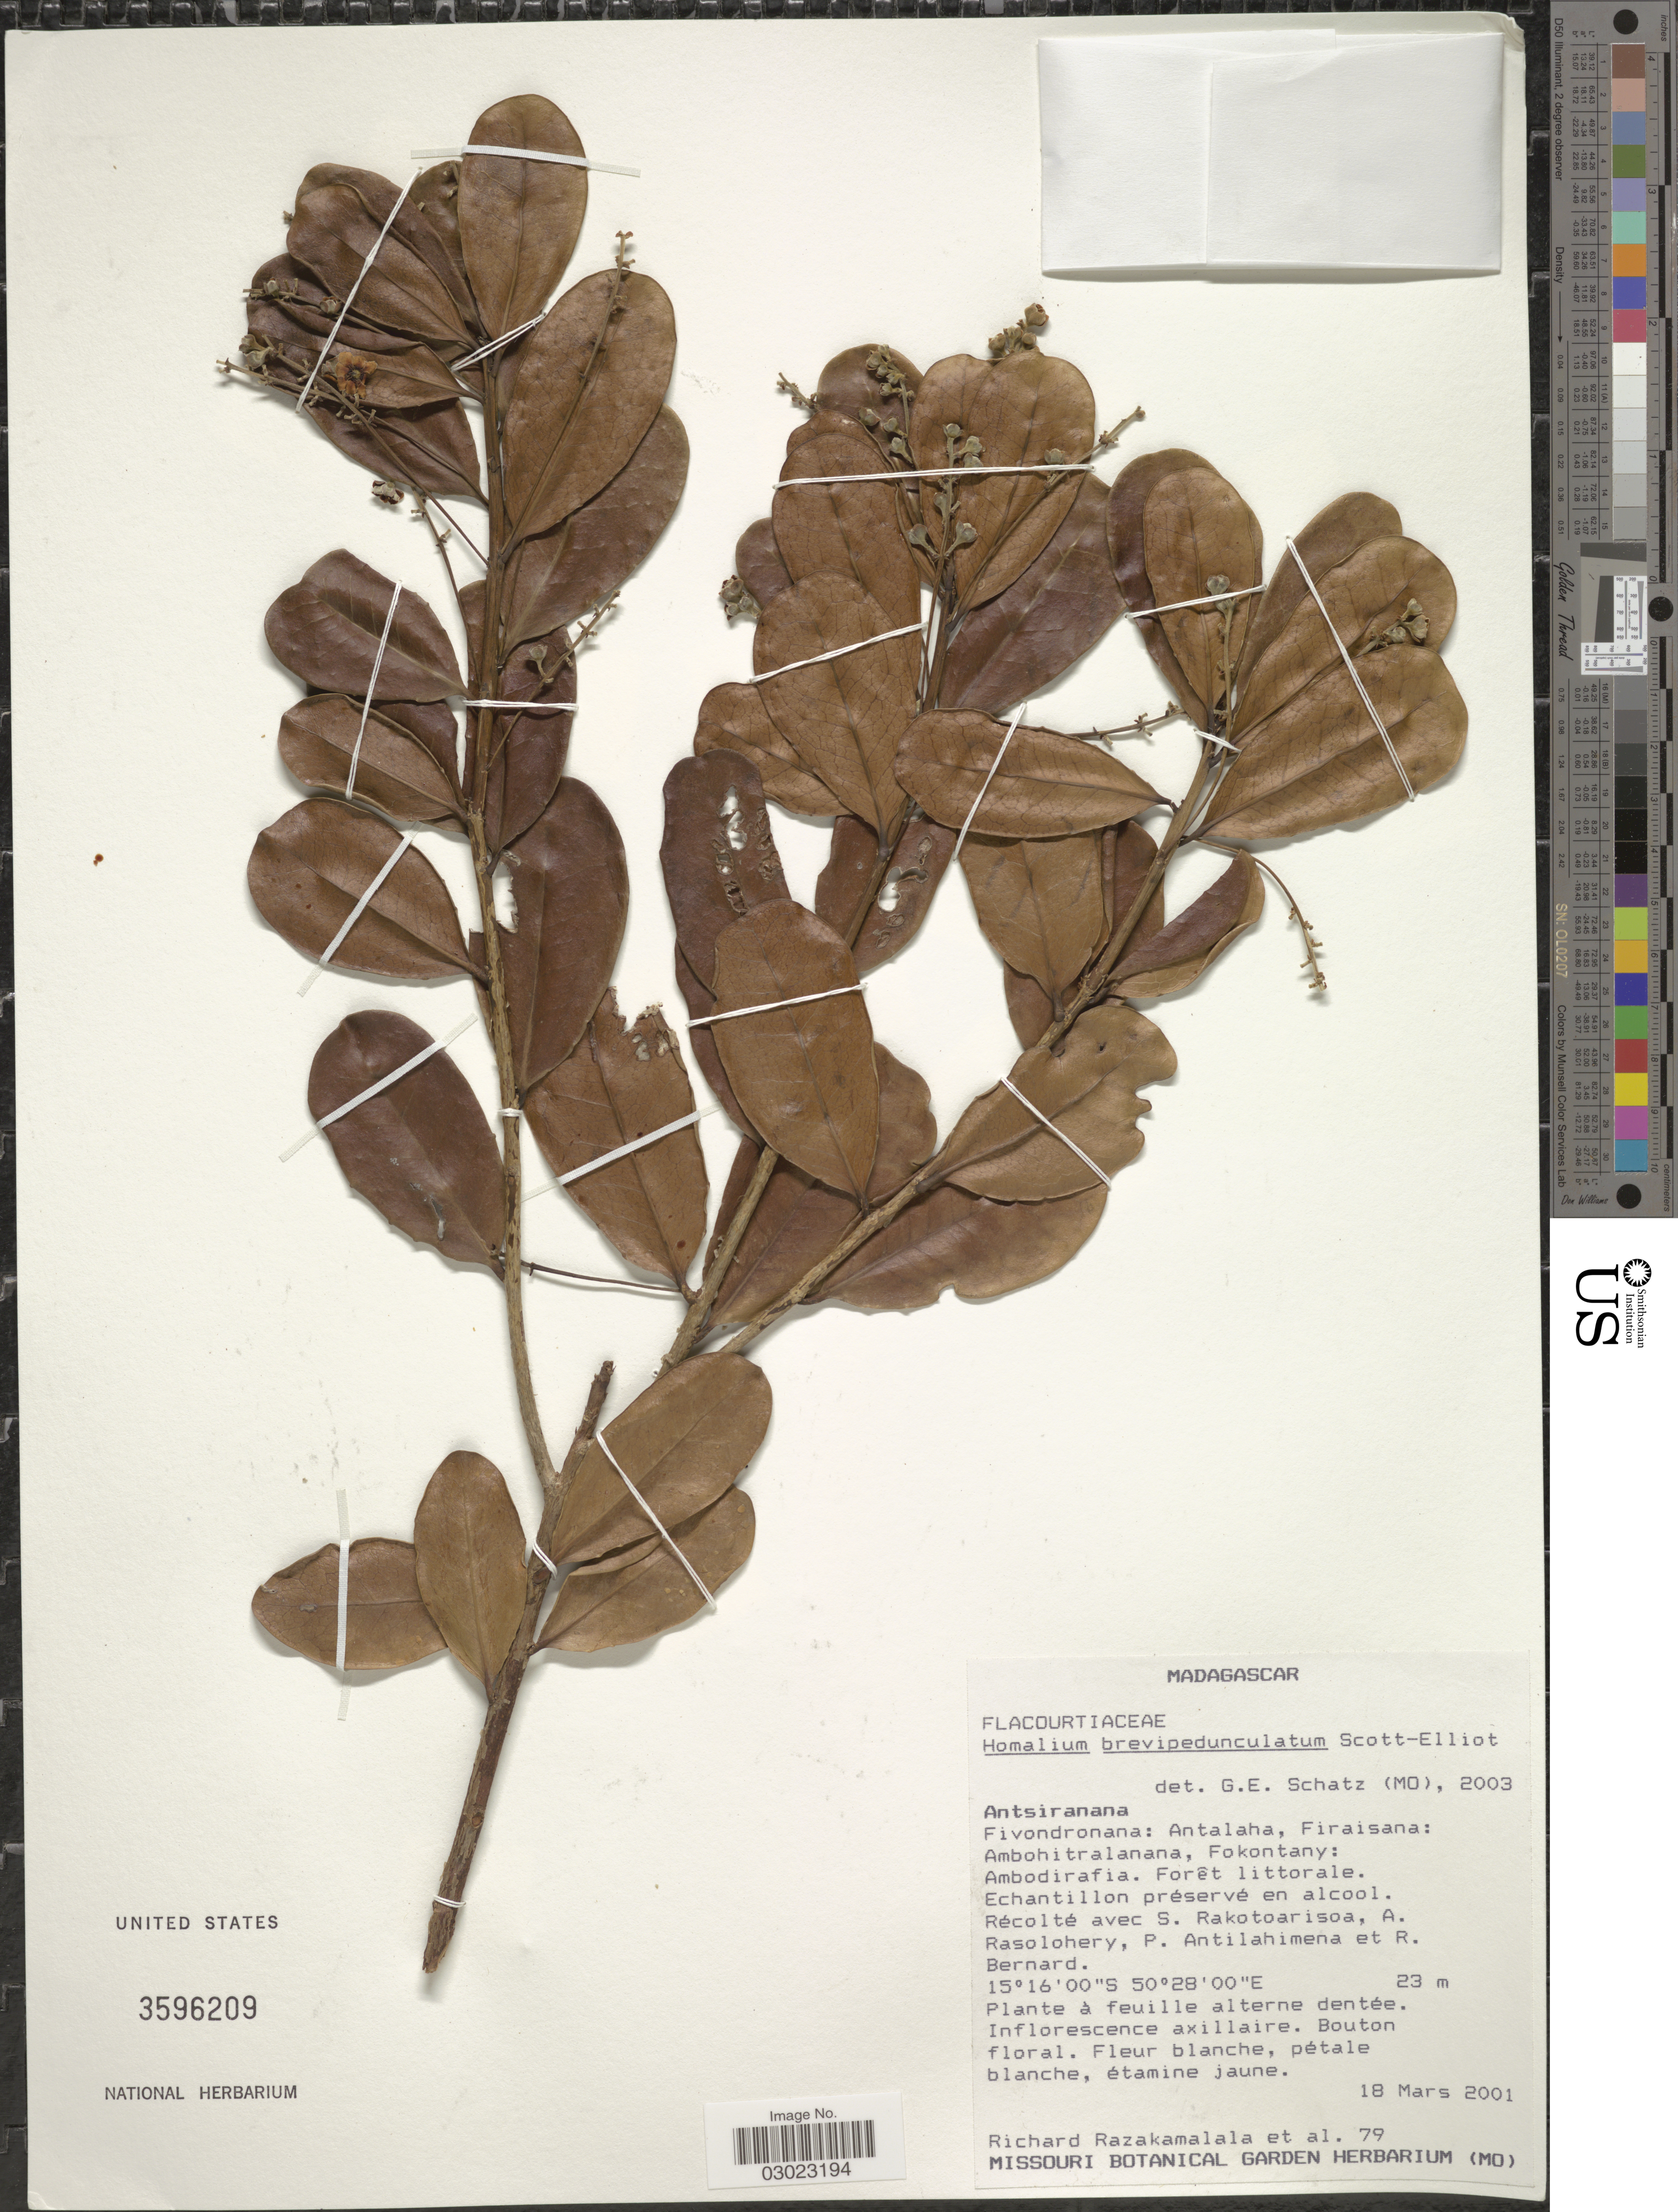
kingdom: Plantae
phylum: Tracheophyta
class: Magnoliopsida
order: Malpighiales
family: Salicaceae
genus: Homalium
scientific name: Homalium brevipedunculatum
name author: Scott Elliot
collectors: R. Razakamalala, S. Rakotoarisoa, A. Rasolohery, P. Antilahimena & R. Bernard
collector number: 79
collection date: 2001-03-18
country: Madagascar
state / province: Sava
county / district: Antalaha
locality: Fivondronana: Antalaha, Firaisana: Ambohitralanana, Fokontany: Ambodirafia.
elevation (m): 23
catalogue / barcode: US 3596209